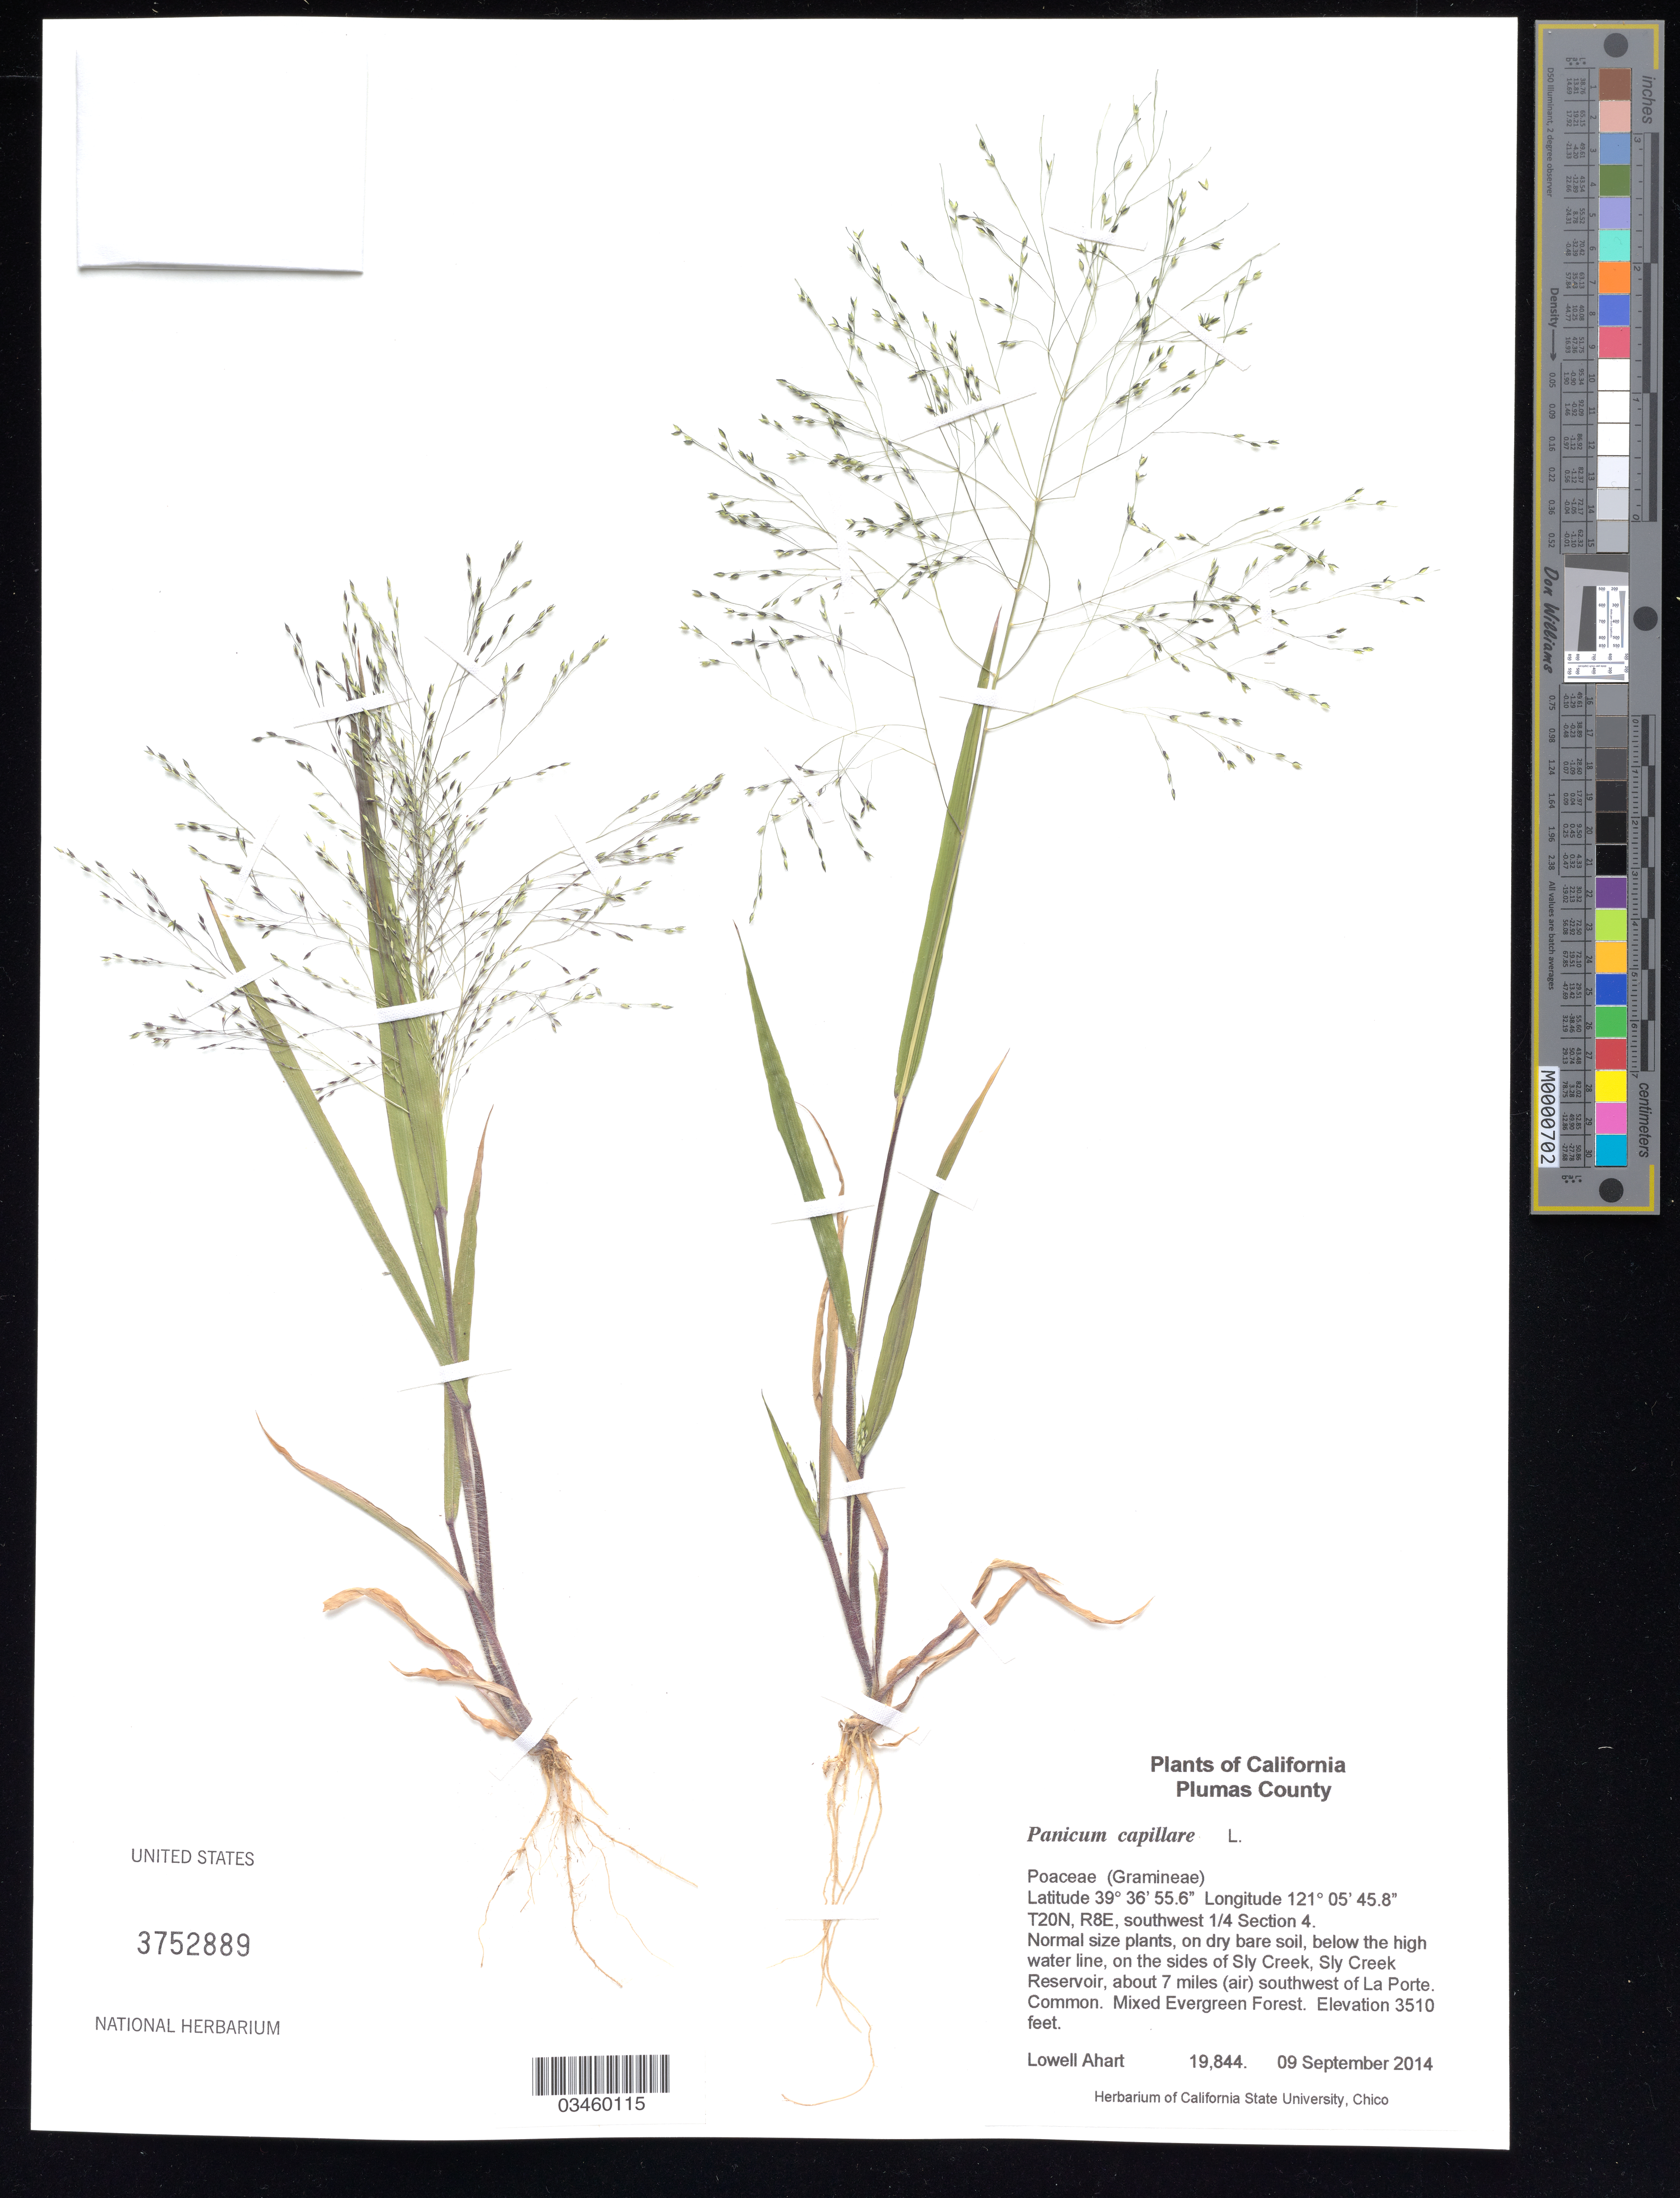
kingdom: Plantae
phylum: Tracheophyta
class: Liliopsida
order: Poales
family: Poaceae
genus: Panicum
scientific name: Panicum capillare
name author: L.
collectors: L. Ahart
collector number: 19844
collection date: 2014-09-09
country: United States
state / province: California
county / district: Plumas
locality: Below the high water line on the west side of Sly Creek, Sly Creek Reservoir, about 7 miles (air) southwest of La Porte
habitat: Dry bare soil. Mixed Evergreen Forest.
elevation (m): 1070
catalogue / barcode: US 3752889